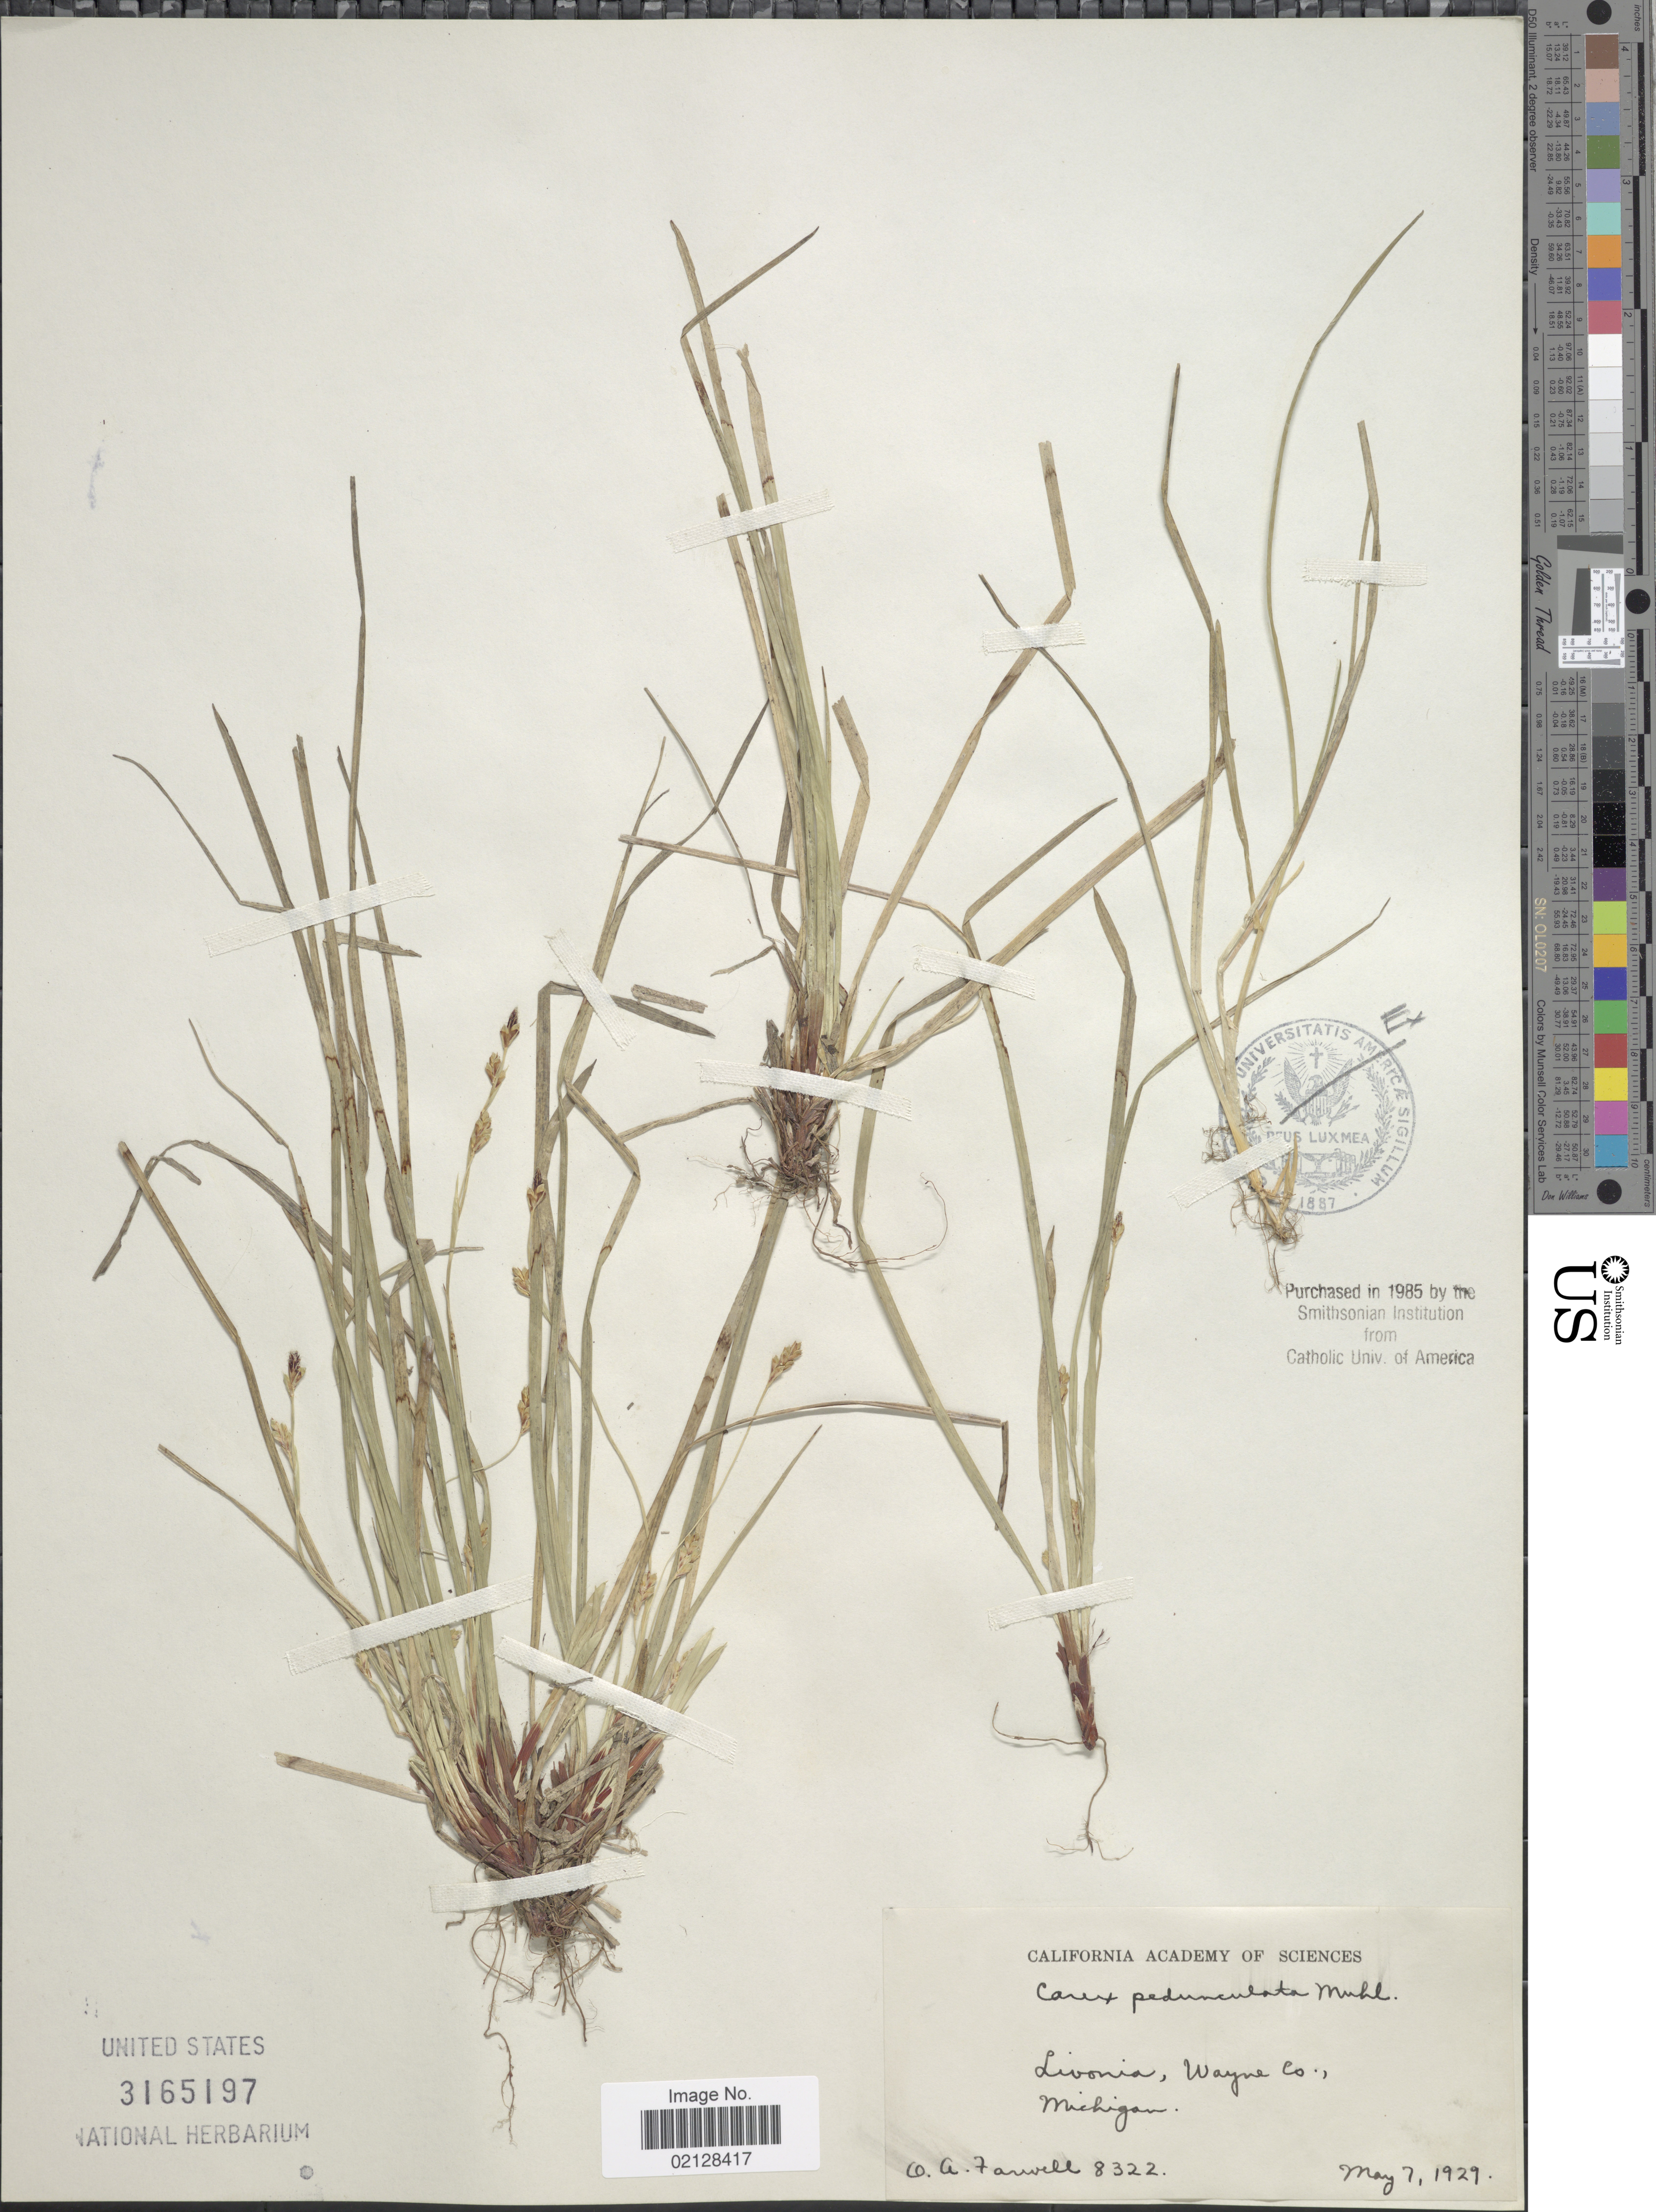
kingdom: Plantae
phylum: Tracheophyta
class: Liliopsida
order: Poales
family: Cyperaceae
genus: Carex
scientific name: Carex pedunculata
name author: Muhl. ex Willd.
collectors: O. Farwell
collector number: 8322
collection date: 1929-05-07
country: United States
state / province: Michigan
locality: Livonia, Wayne Co., Michigan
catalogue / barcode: US 3165197